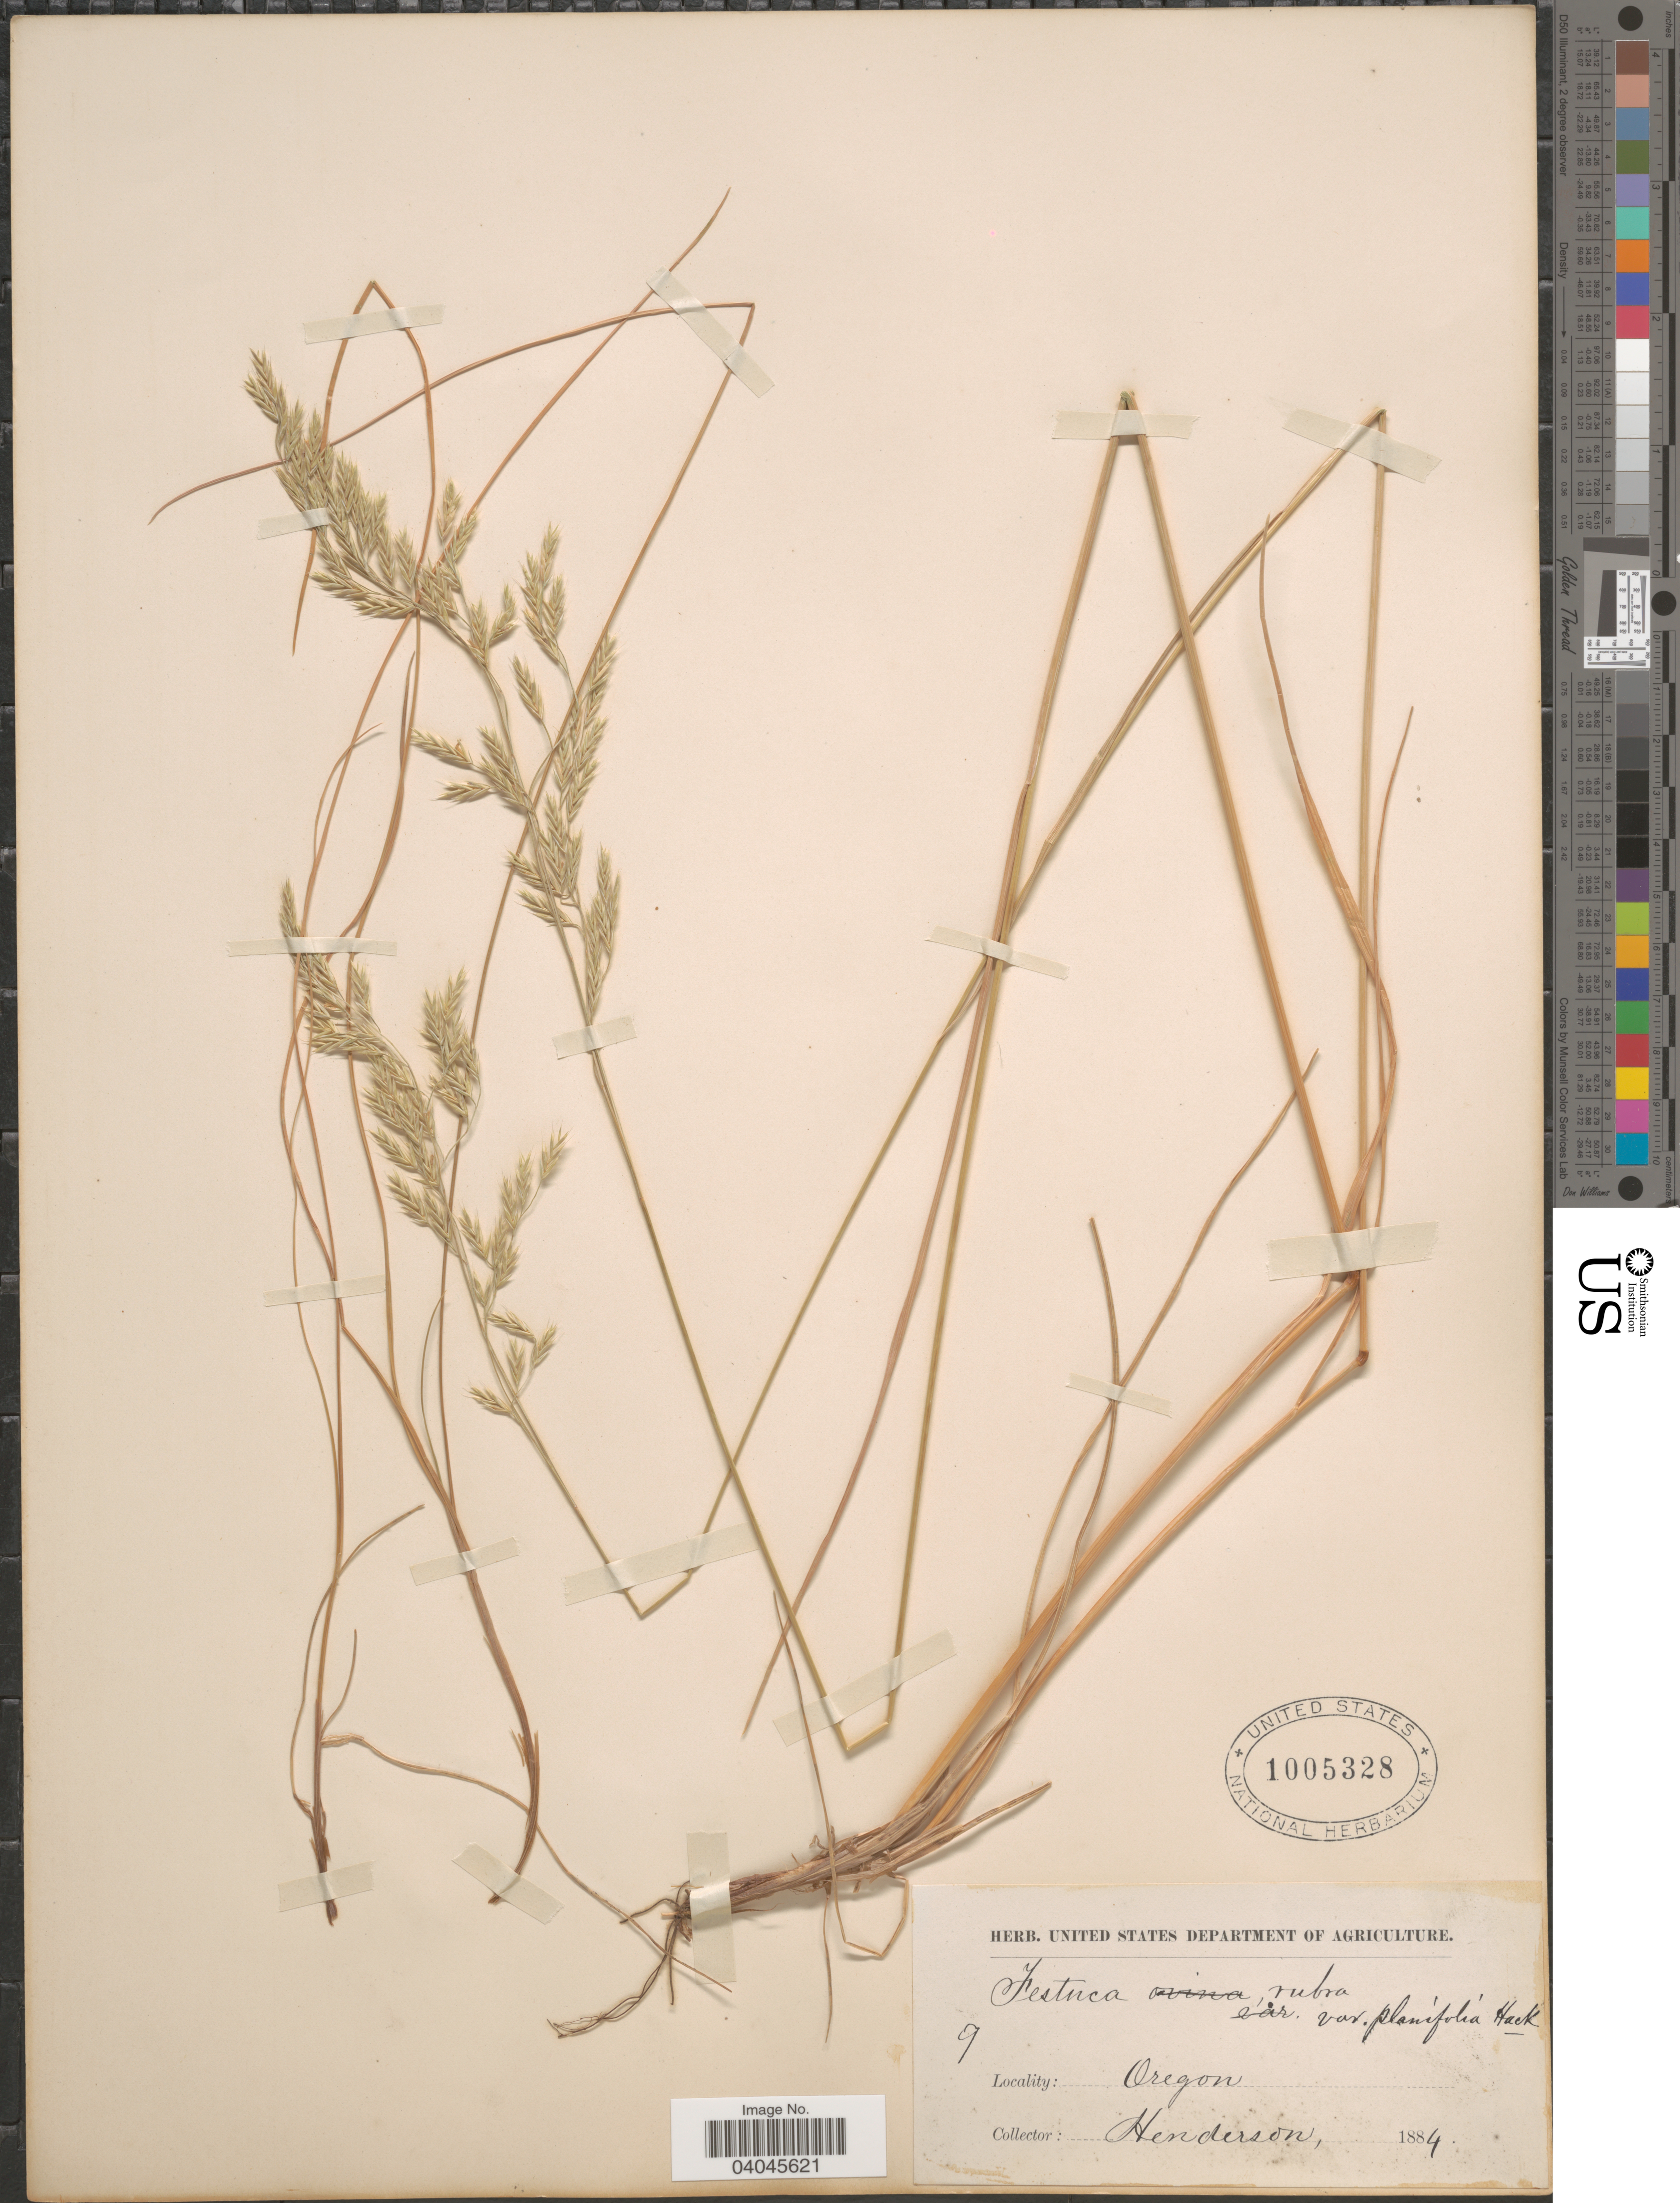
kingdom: Plantae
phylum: Tracheophyta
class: Liliopsida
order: Poales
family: Poaceae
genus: Festuca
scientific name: Festuca rubra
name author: L.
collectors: -. Henderson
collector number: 9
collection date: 1884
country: United States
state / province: Oregon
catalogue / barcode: US 1005328